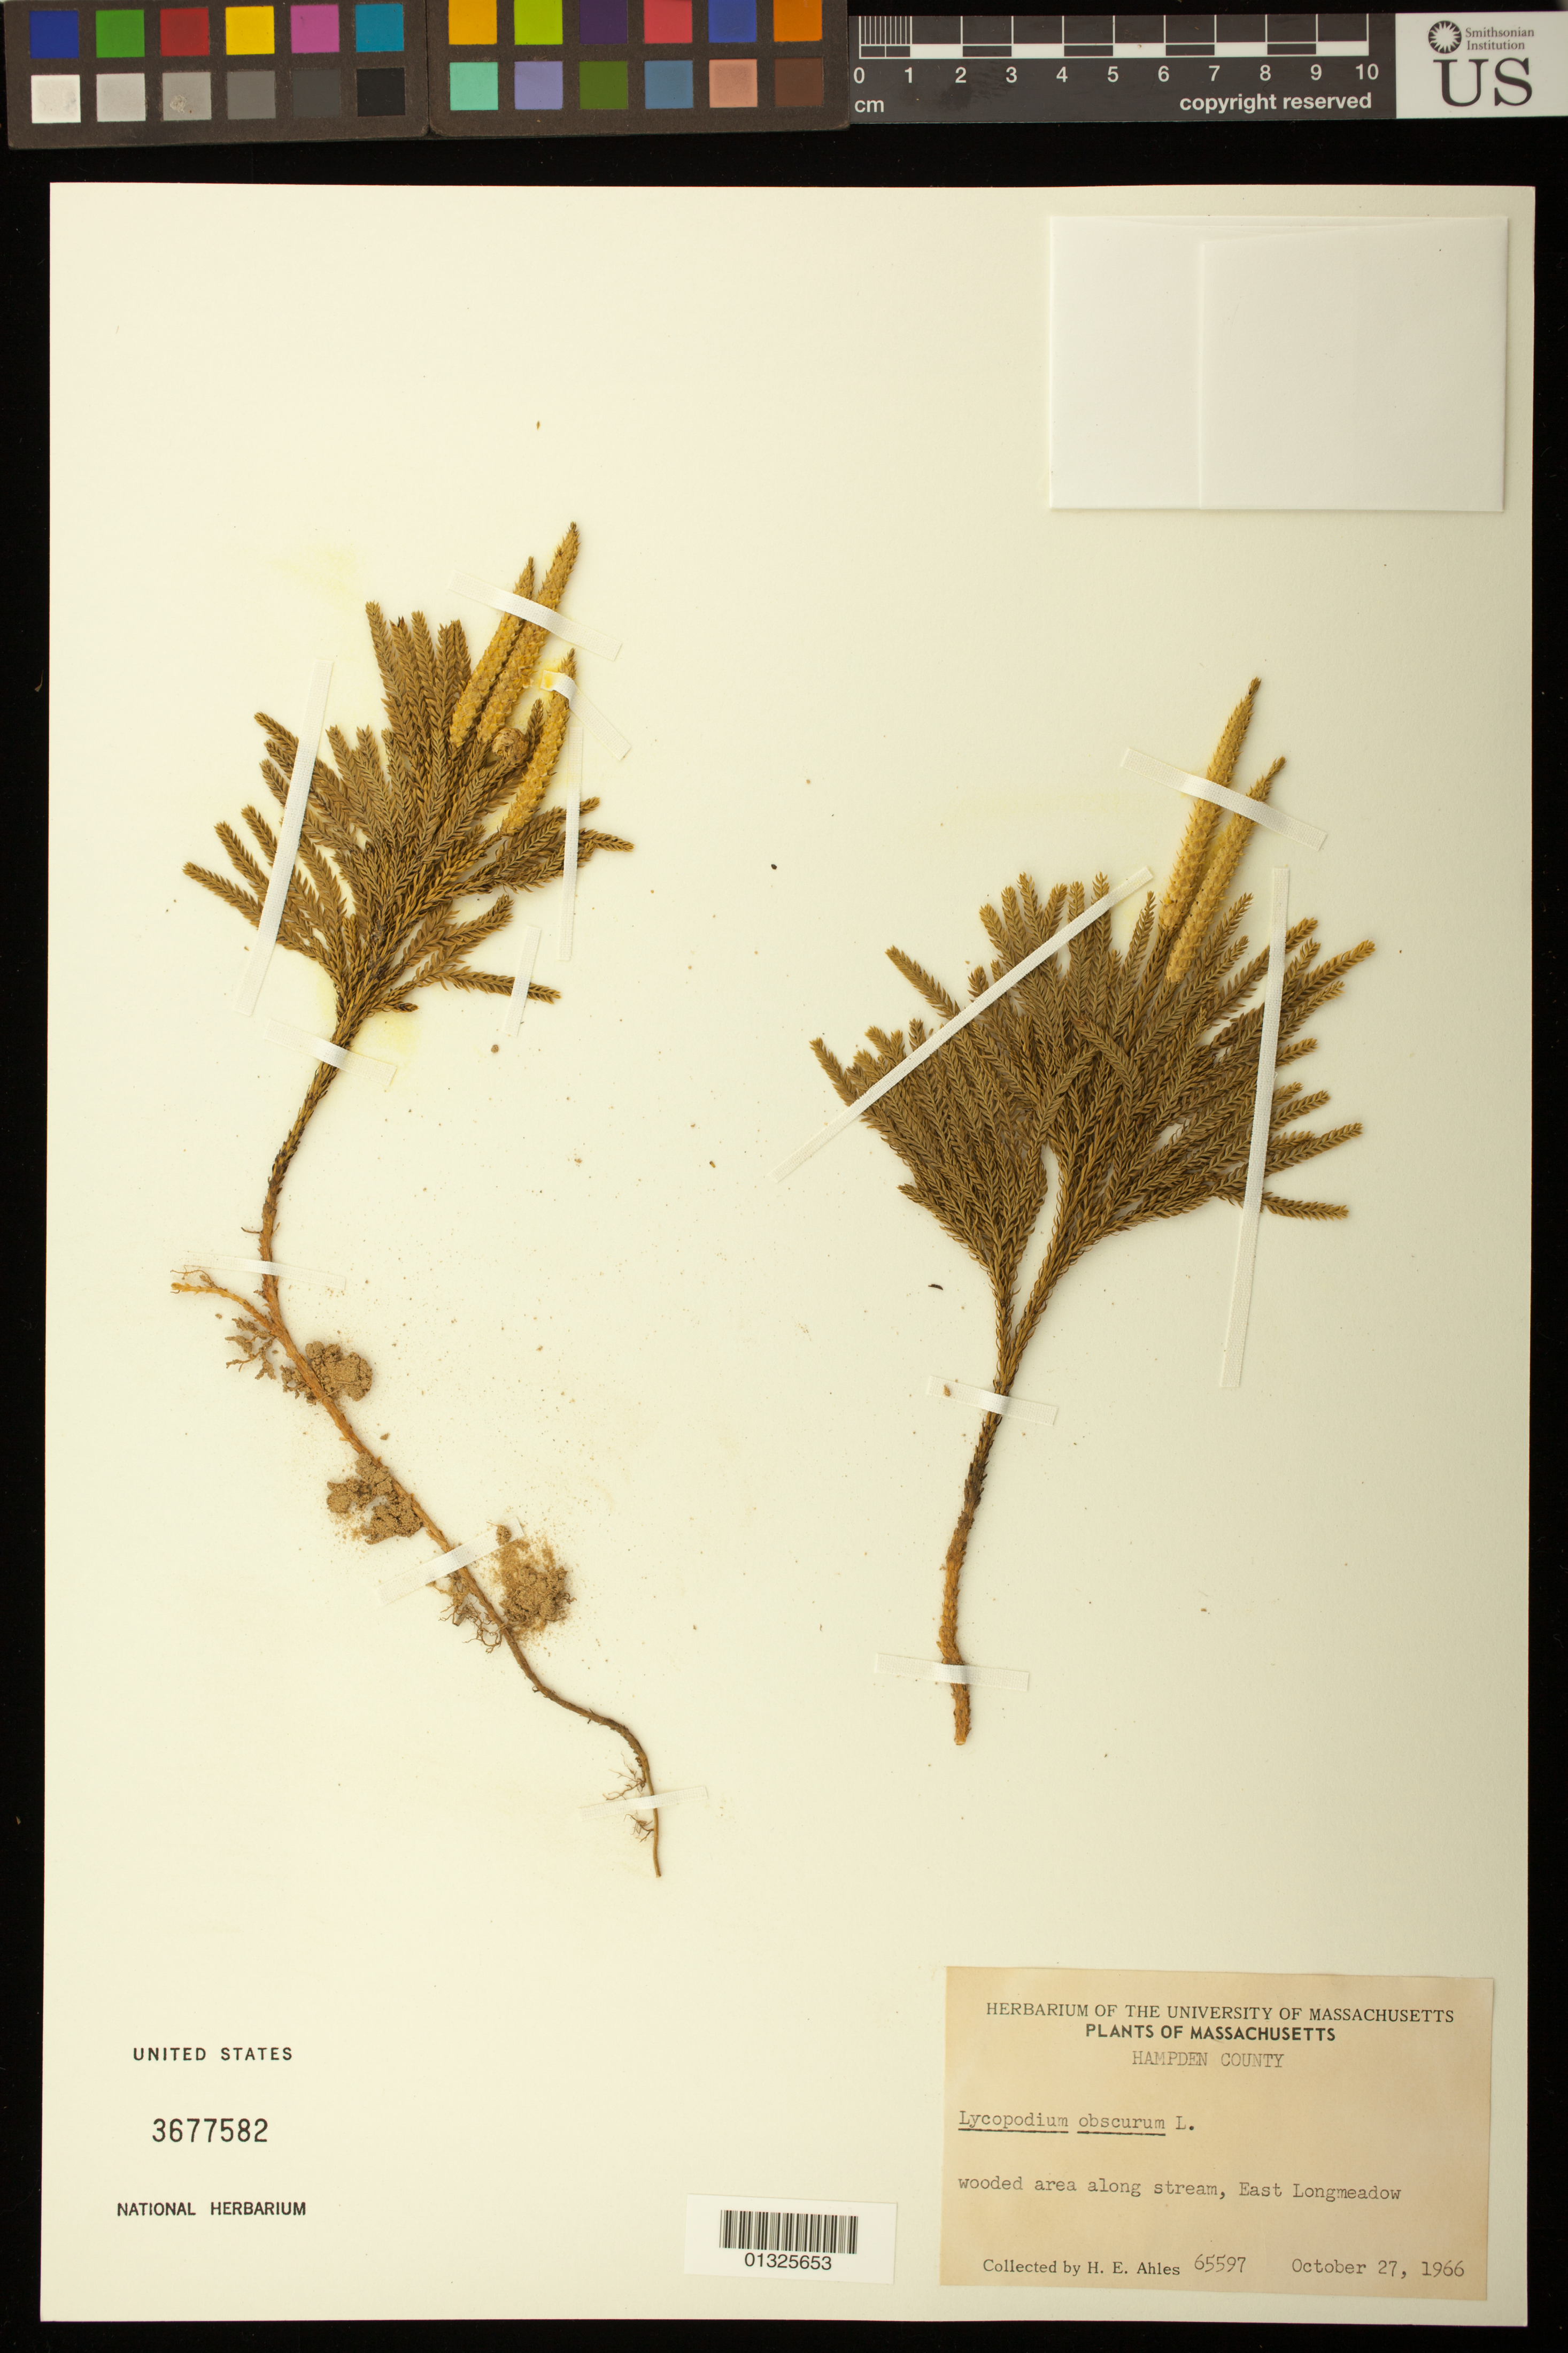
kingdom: Plantae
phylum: Tracheophyta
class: Lycopodiopsida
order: Lycopodiales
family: Lycopodiaceae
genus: Dendrolycopodium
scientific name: Dendrolycopodium obscurum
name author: (L.) A. Haines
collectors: H. E. Ahles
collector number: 65597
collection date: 1966-10-27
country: United States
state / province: Massachusetts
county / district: Hampden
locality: East Longmeadow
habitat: wooded area along stream.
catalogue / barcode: US 3677582